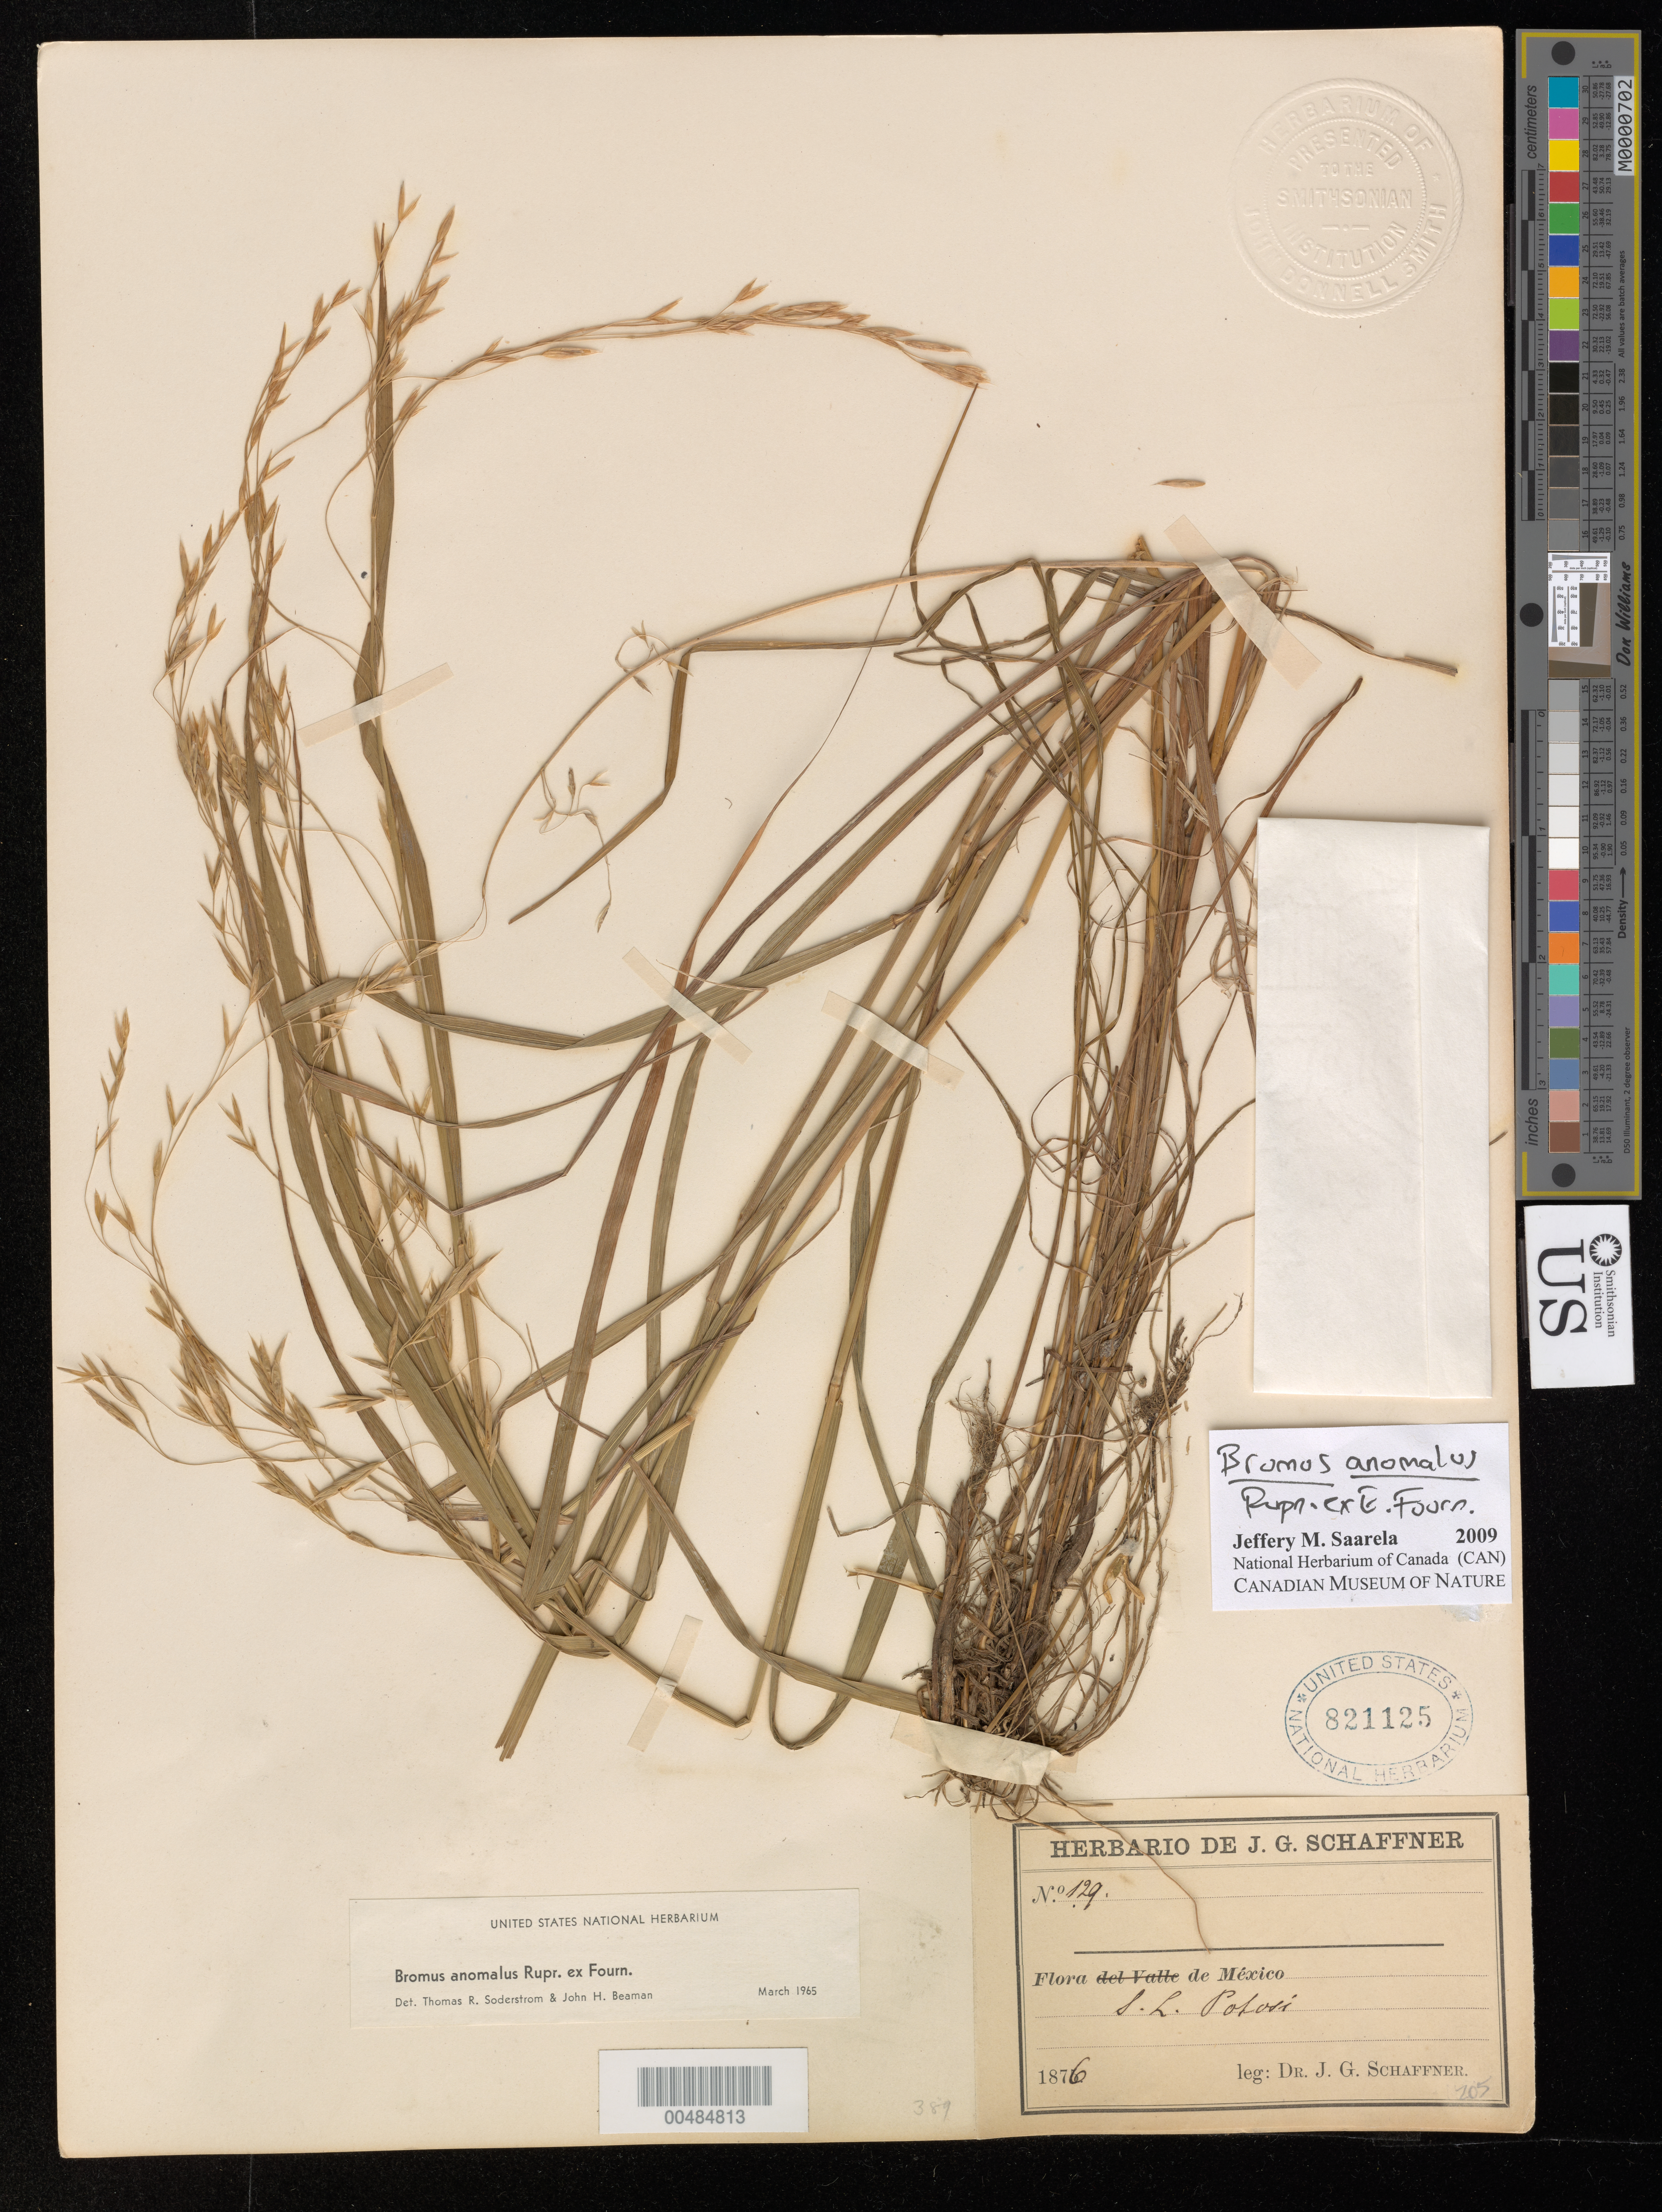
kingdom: Plantae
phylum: Tracheophyta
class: Liliopsida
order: Poales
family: Poaceae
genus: Bromus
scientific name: Bromus anomalus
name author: Rupr. ex E. Fourn.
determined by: Soderstrom, T. R.; Beaman, J. H.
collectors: J. G. Schaffner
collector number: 129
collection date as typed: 1876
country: Mexico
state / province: San Luis Potosi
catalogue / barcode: US 821125